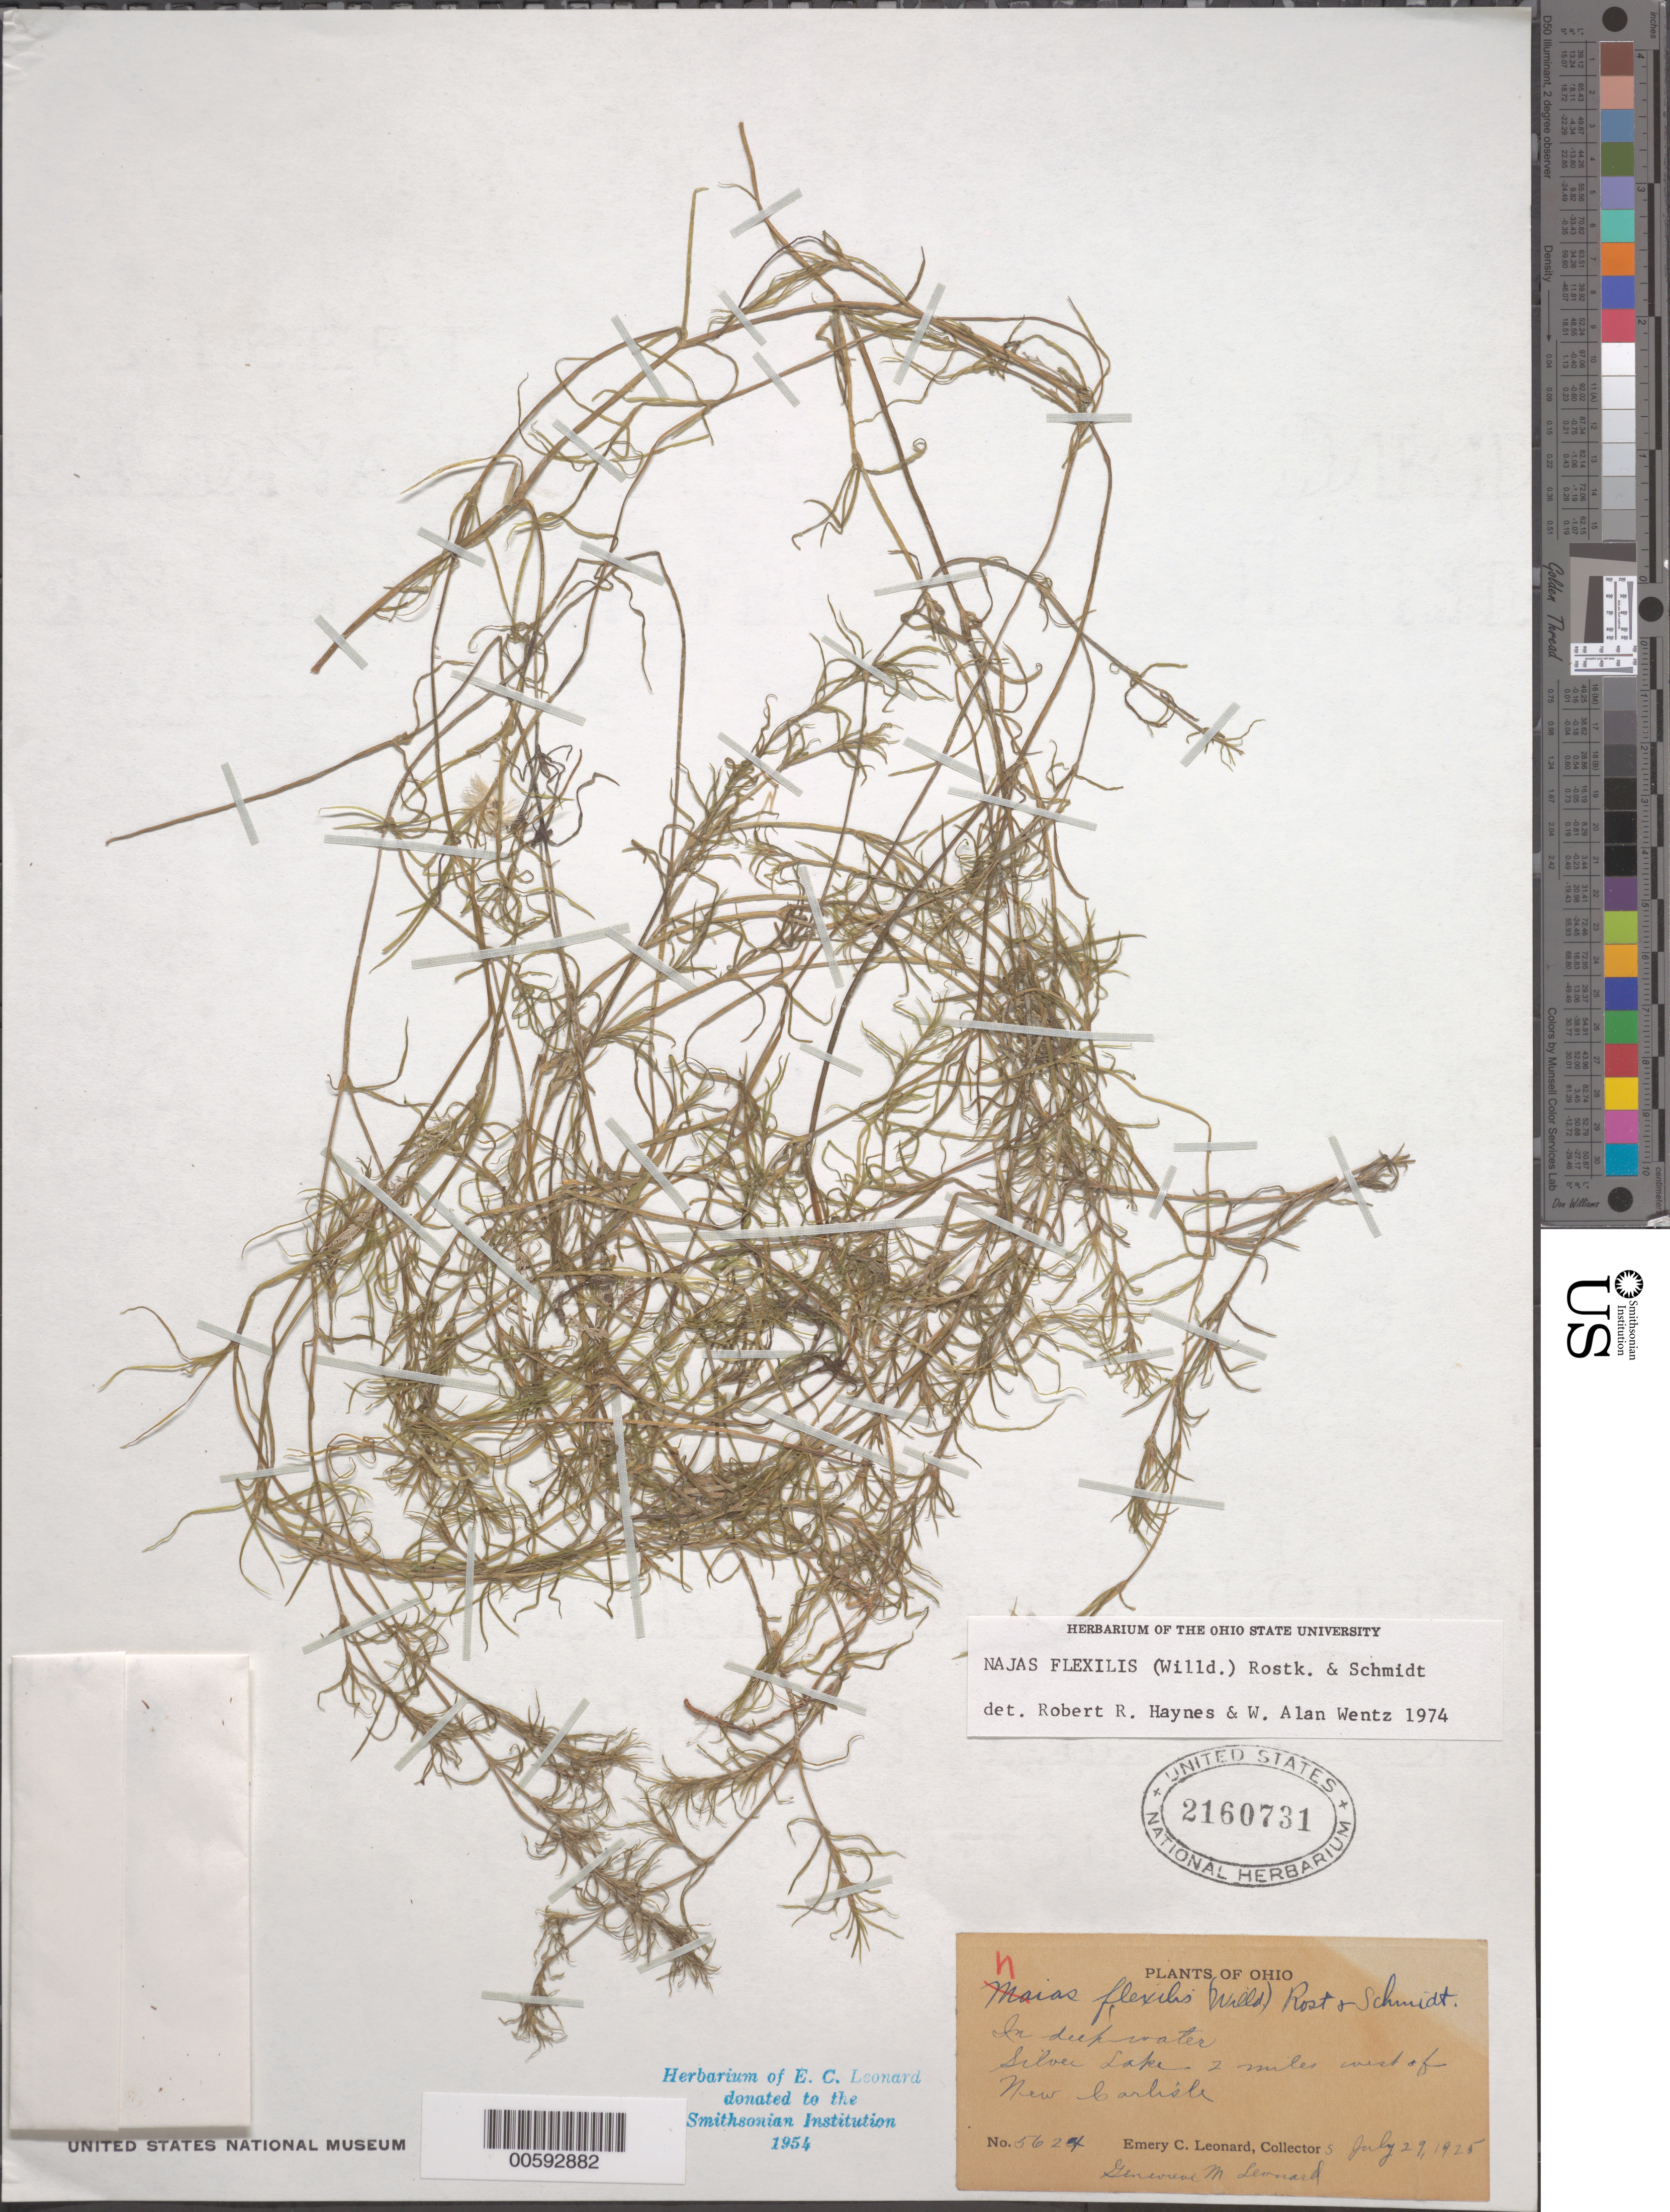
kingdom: Plantae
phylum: Tracheophyta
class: Liliopsida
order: Alismatales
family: Hydrocharitaceae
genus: Najas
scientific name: Najas flexilis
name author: (Willd.) Rostk. & Schmidt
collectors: E. C. Leonard & G. M. Leonard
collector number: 5624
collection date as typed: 29 Jul 1925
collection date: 1925-07-29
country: United States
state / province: Ohio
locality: Silver Lake, W of New Carlisle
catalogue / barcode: US 2160731